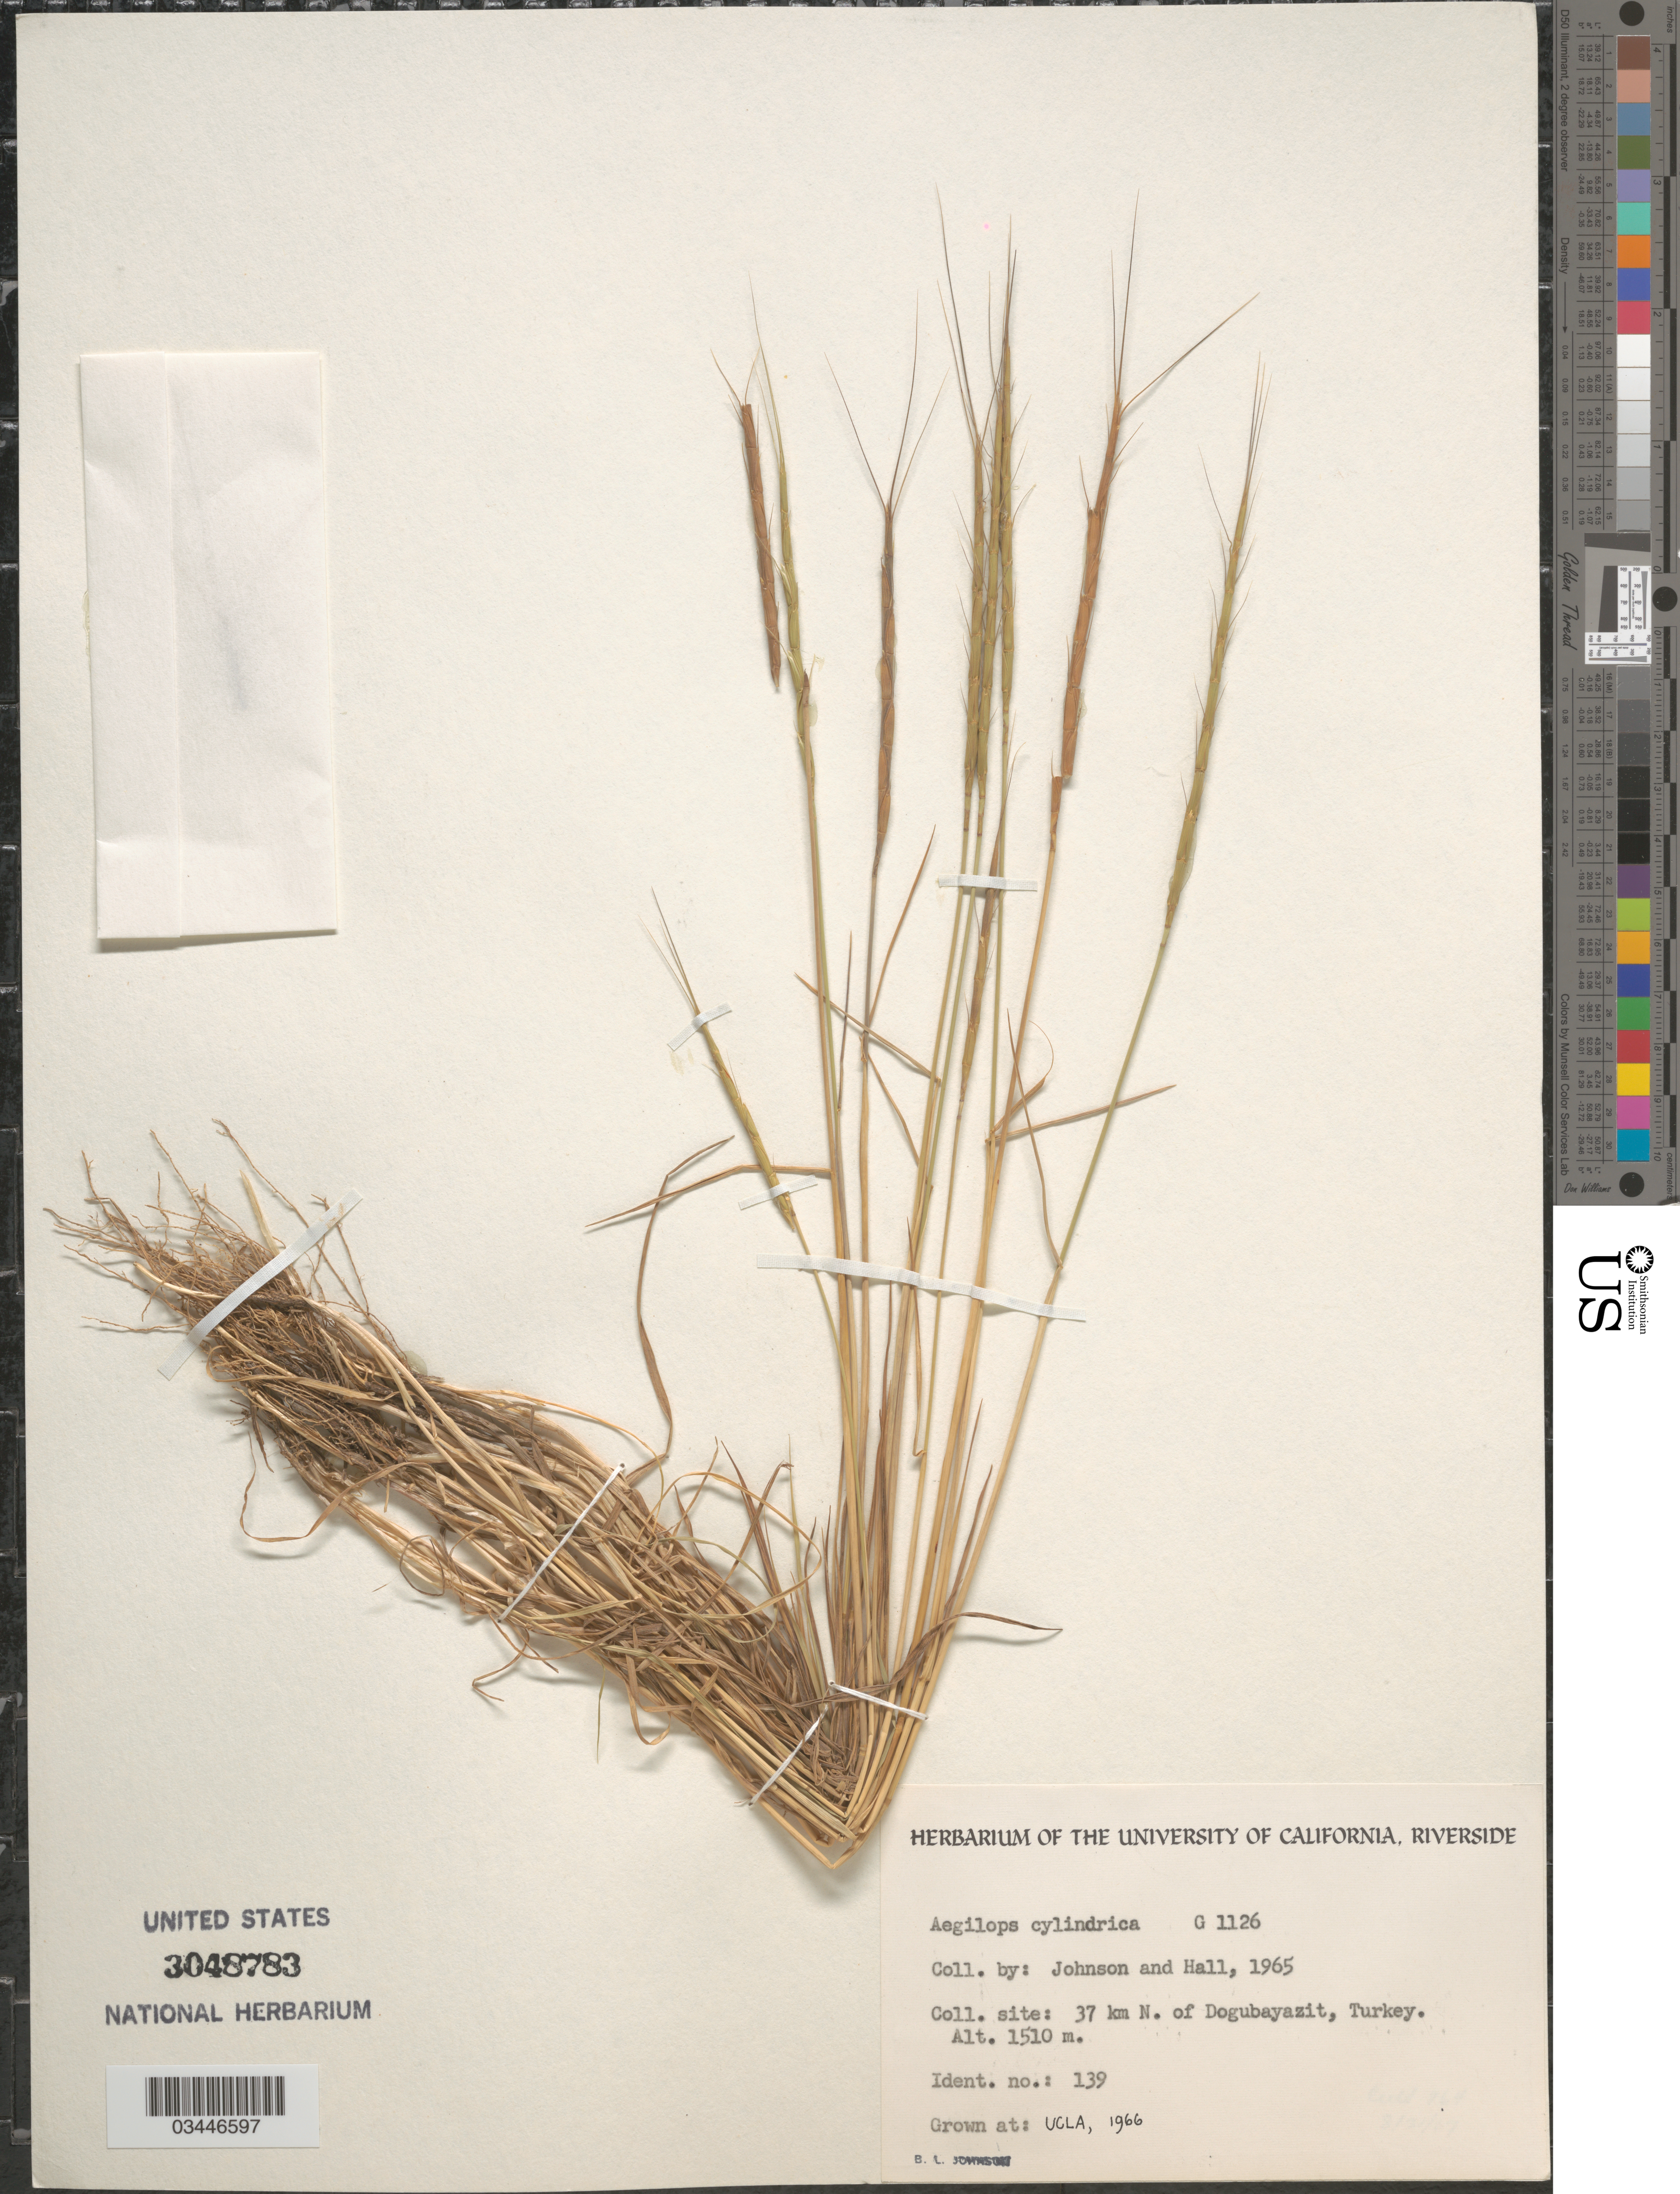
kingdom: Plantae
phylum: Tracheophyta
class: Liliopsida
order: Poales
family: Poaceae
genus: Aegilops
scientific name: Aegilops cylindrica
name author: Host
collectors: B. Johnson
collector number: G1126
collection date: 1966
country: United States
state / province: California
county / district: Los Angeles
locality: UCLA.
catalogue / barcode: US 3048783